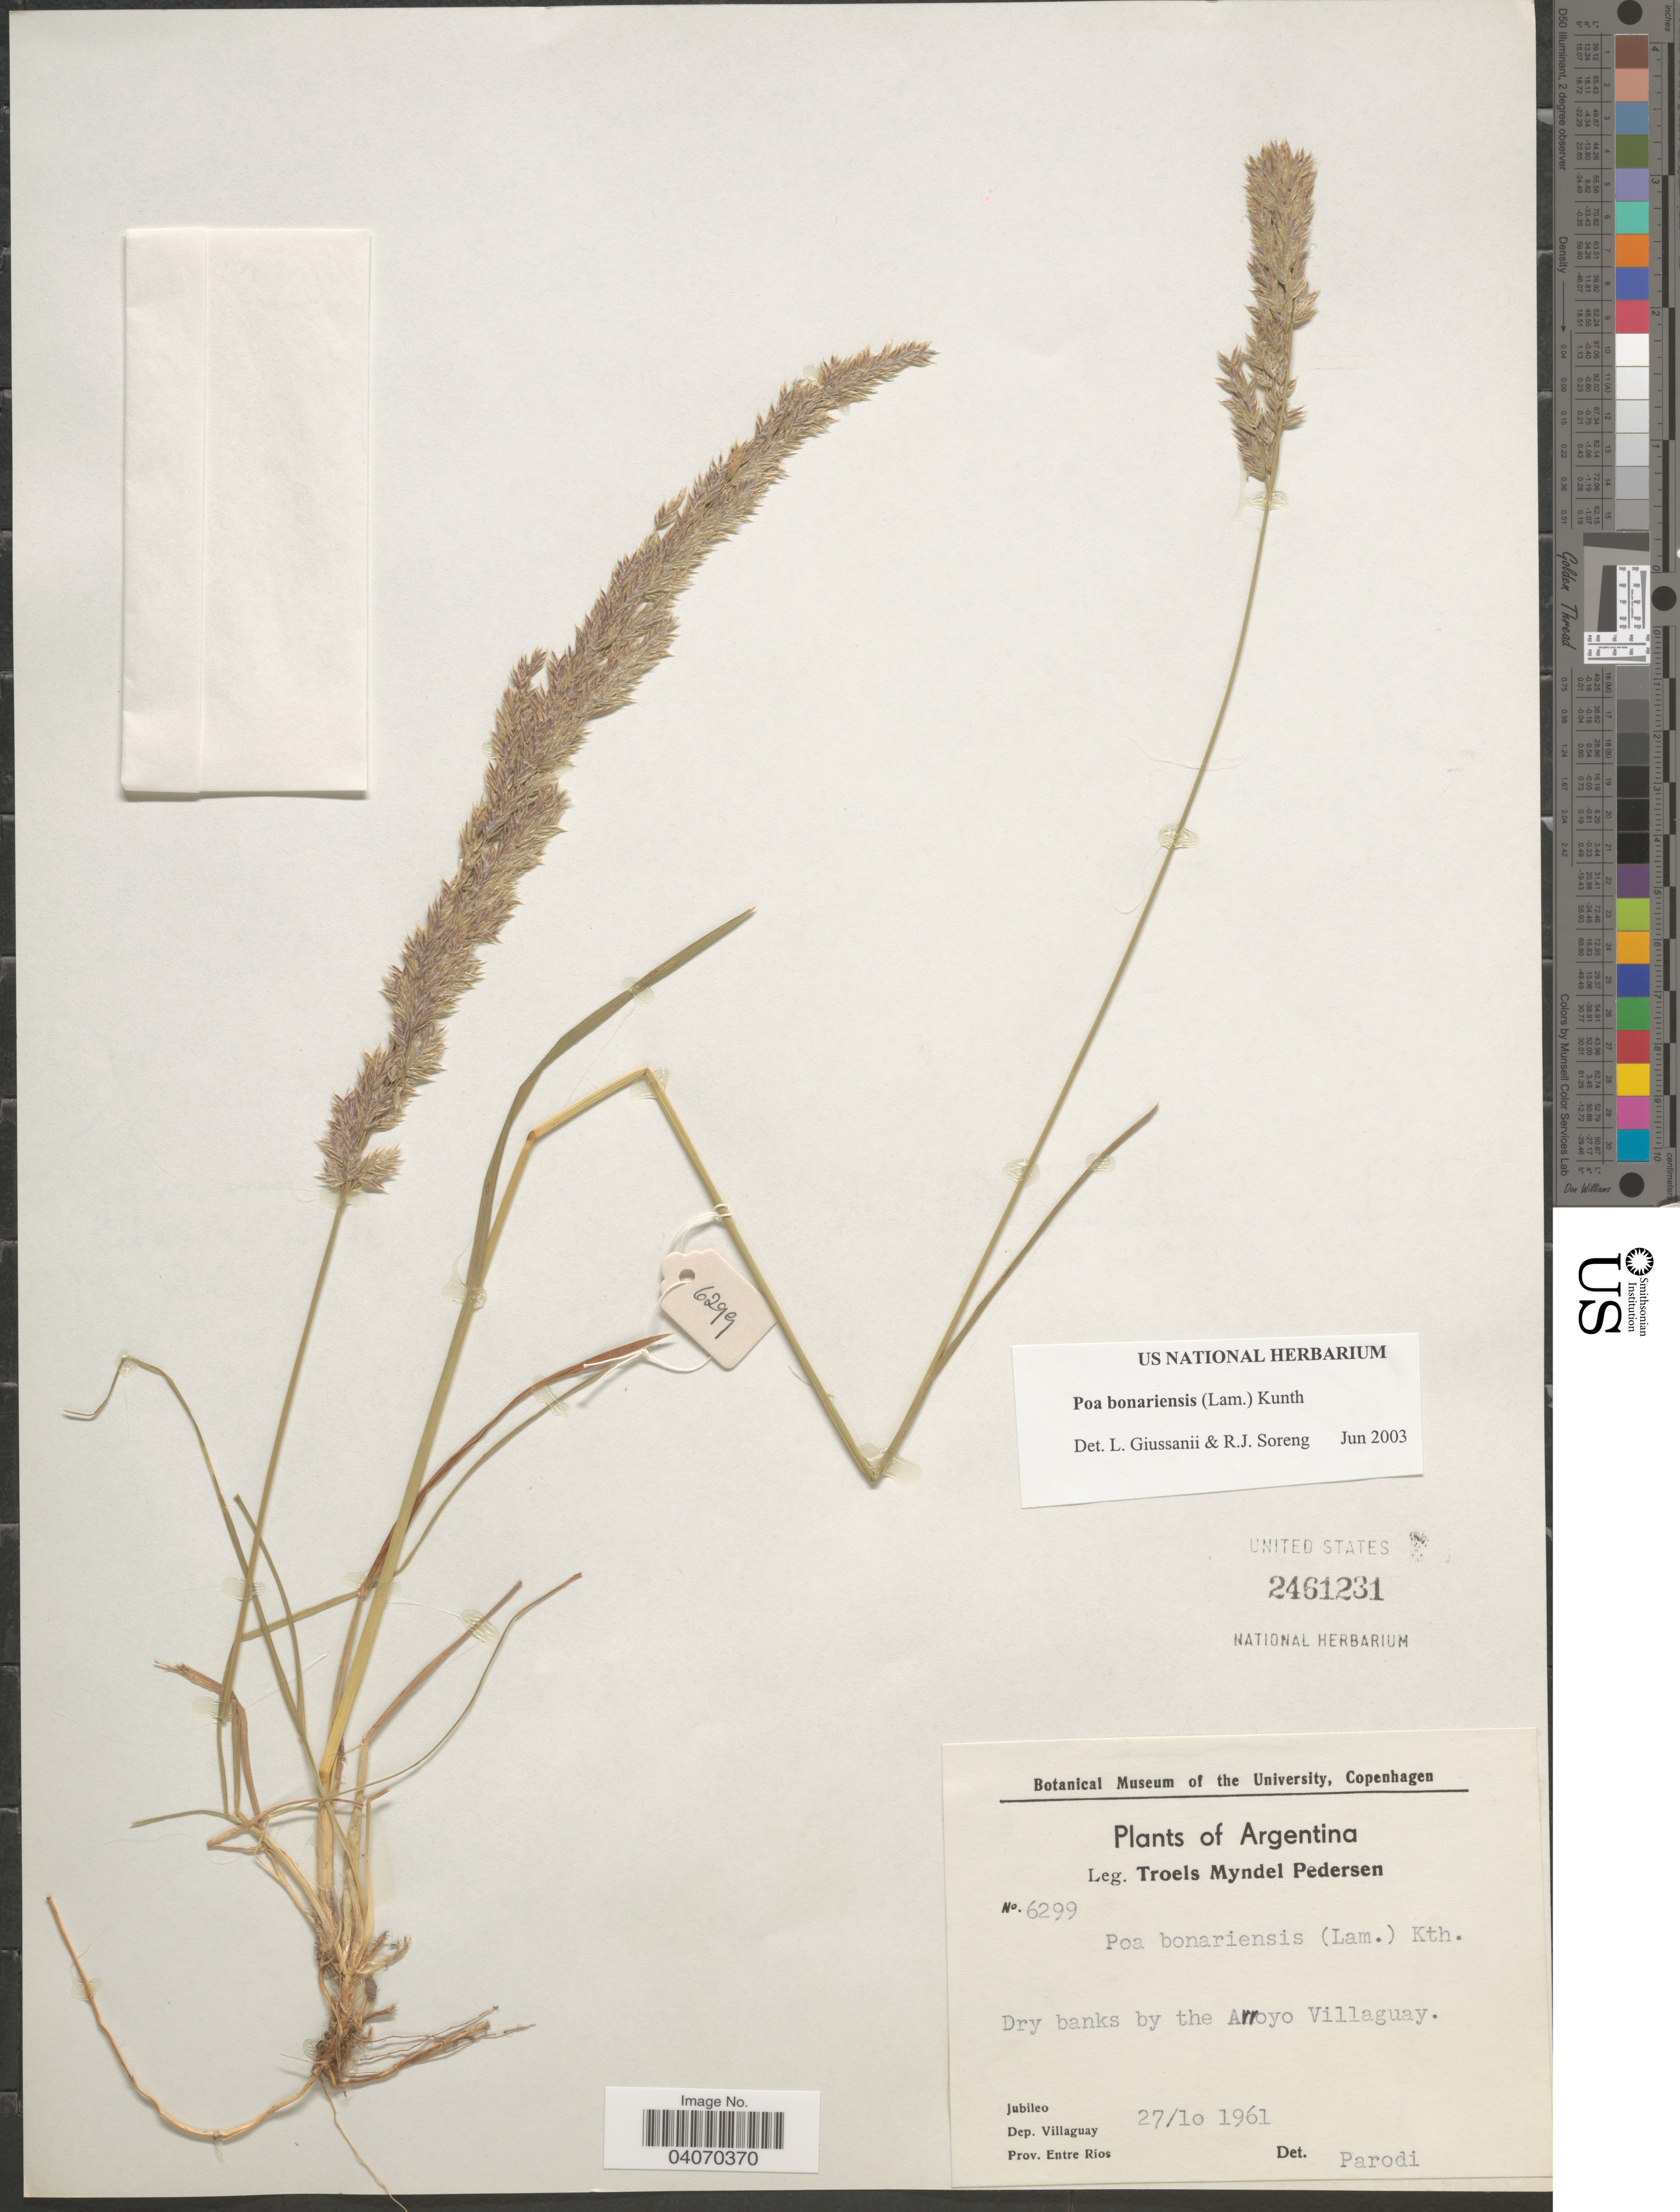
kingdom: Plantae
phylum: Tracheophyta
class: Liliopsida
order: Poales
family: Poaceae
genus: Poa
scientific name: Poa bonariensis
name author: (Lam.) Kunth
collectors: T. Pederson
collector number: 6299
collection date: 1961-10-27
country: Argentina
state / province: Entre Rios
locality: Dry banks by the Arroyo Villaguay. Jubileo. Dep. Villaguay.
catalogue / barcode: US 2461231